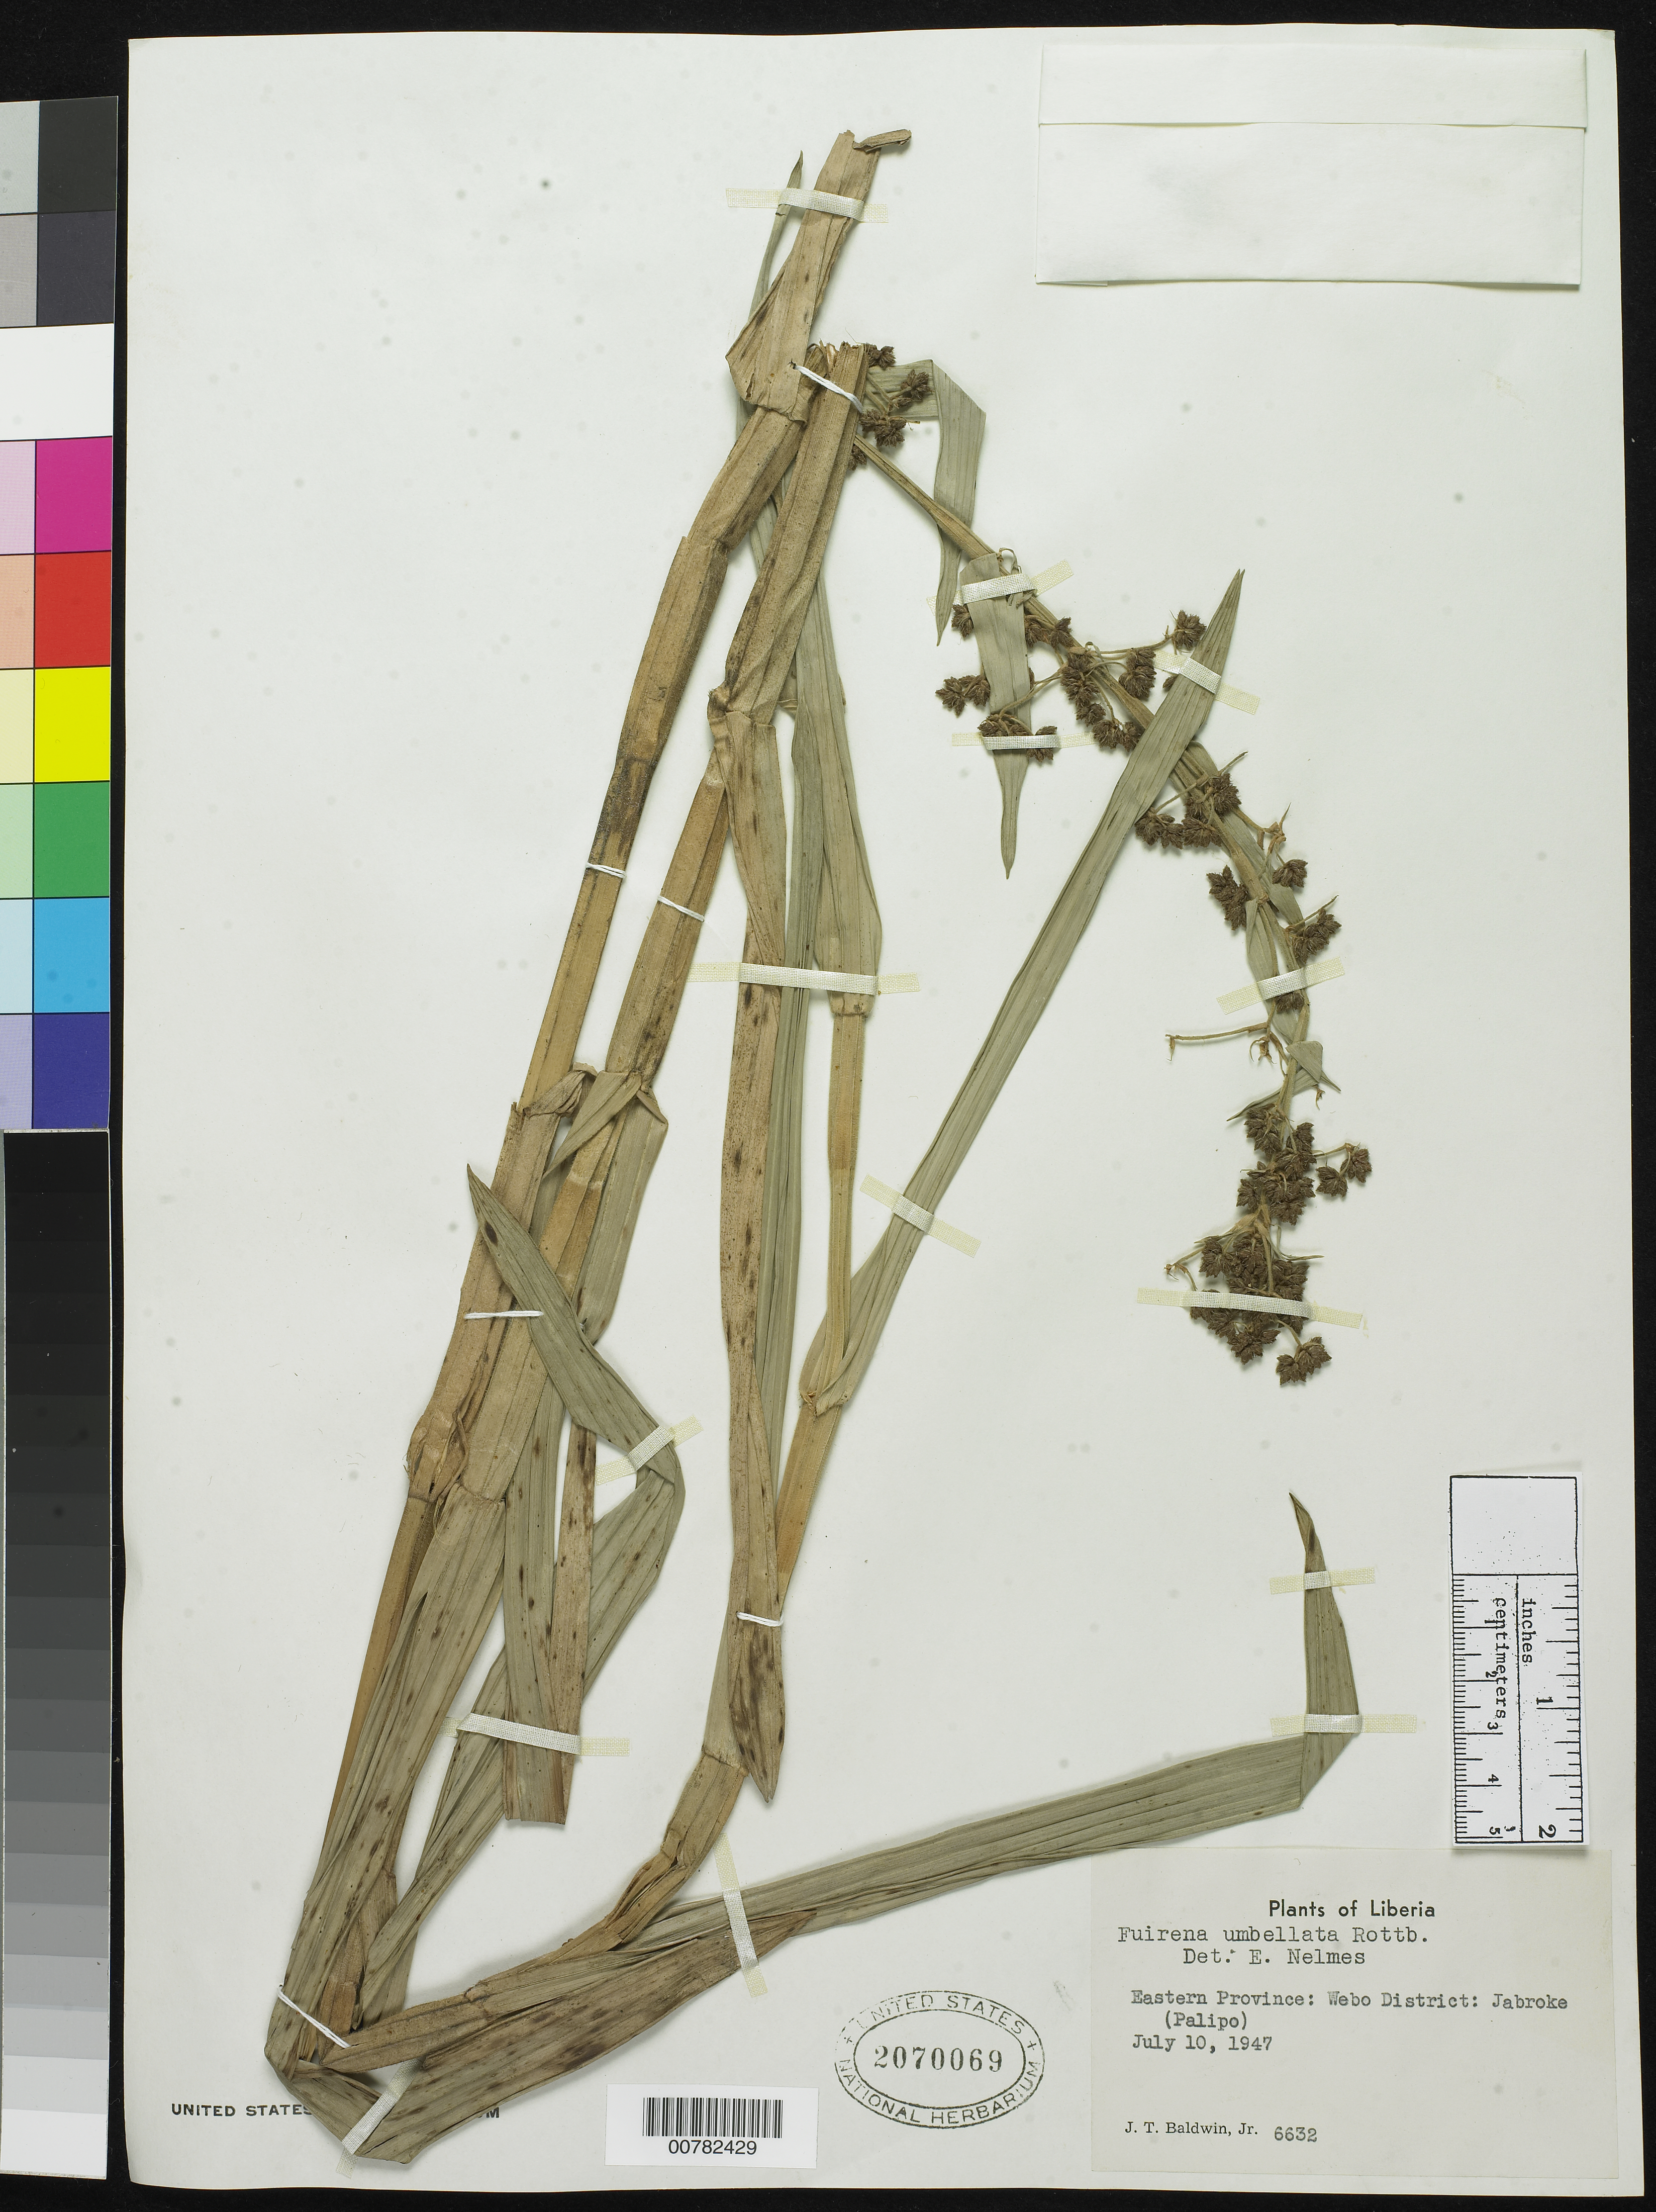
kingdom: Plantae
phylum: Tracheophyta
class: Liliopsida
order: Poales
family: Cyperaceae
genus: Fuirena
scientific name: Fuirena umbellata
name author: Rottb.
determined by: Nelmes, E.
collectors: J. T. Baldwin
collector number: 6632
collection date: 1947-07-10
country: Liberia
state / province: Grand Gedeh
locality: Webo District: Jabroke (Palipo)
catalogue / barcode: US 2070069